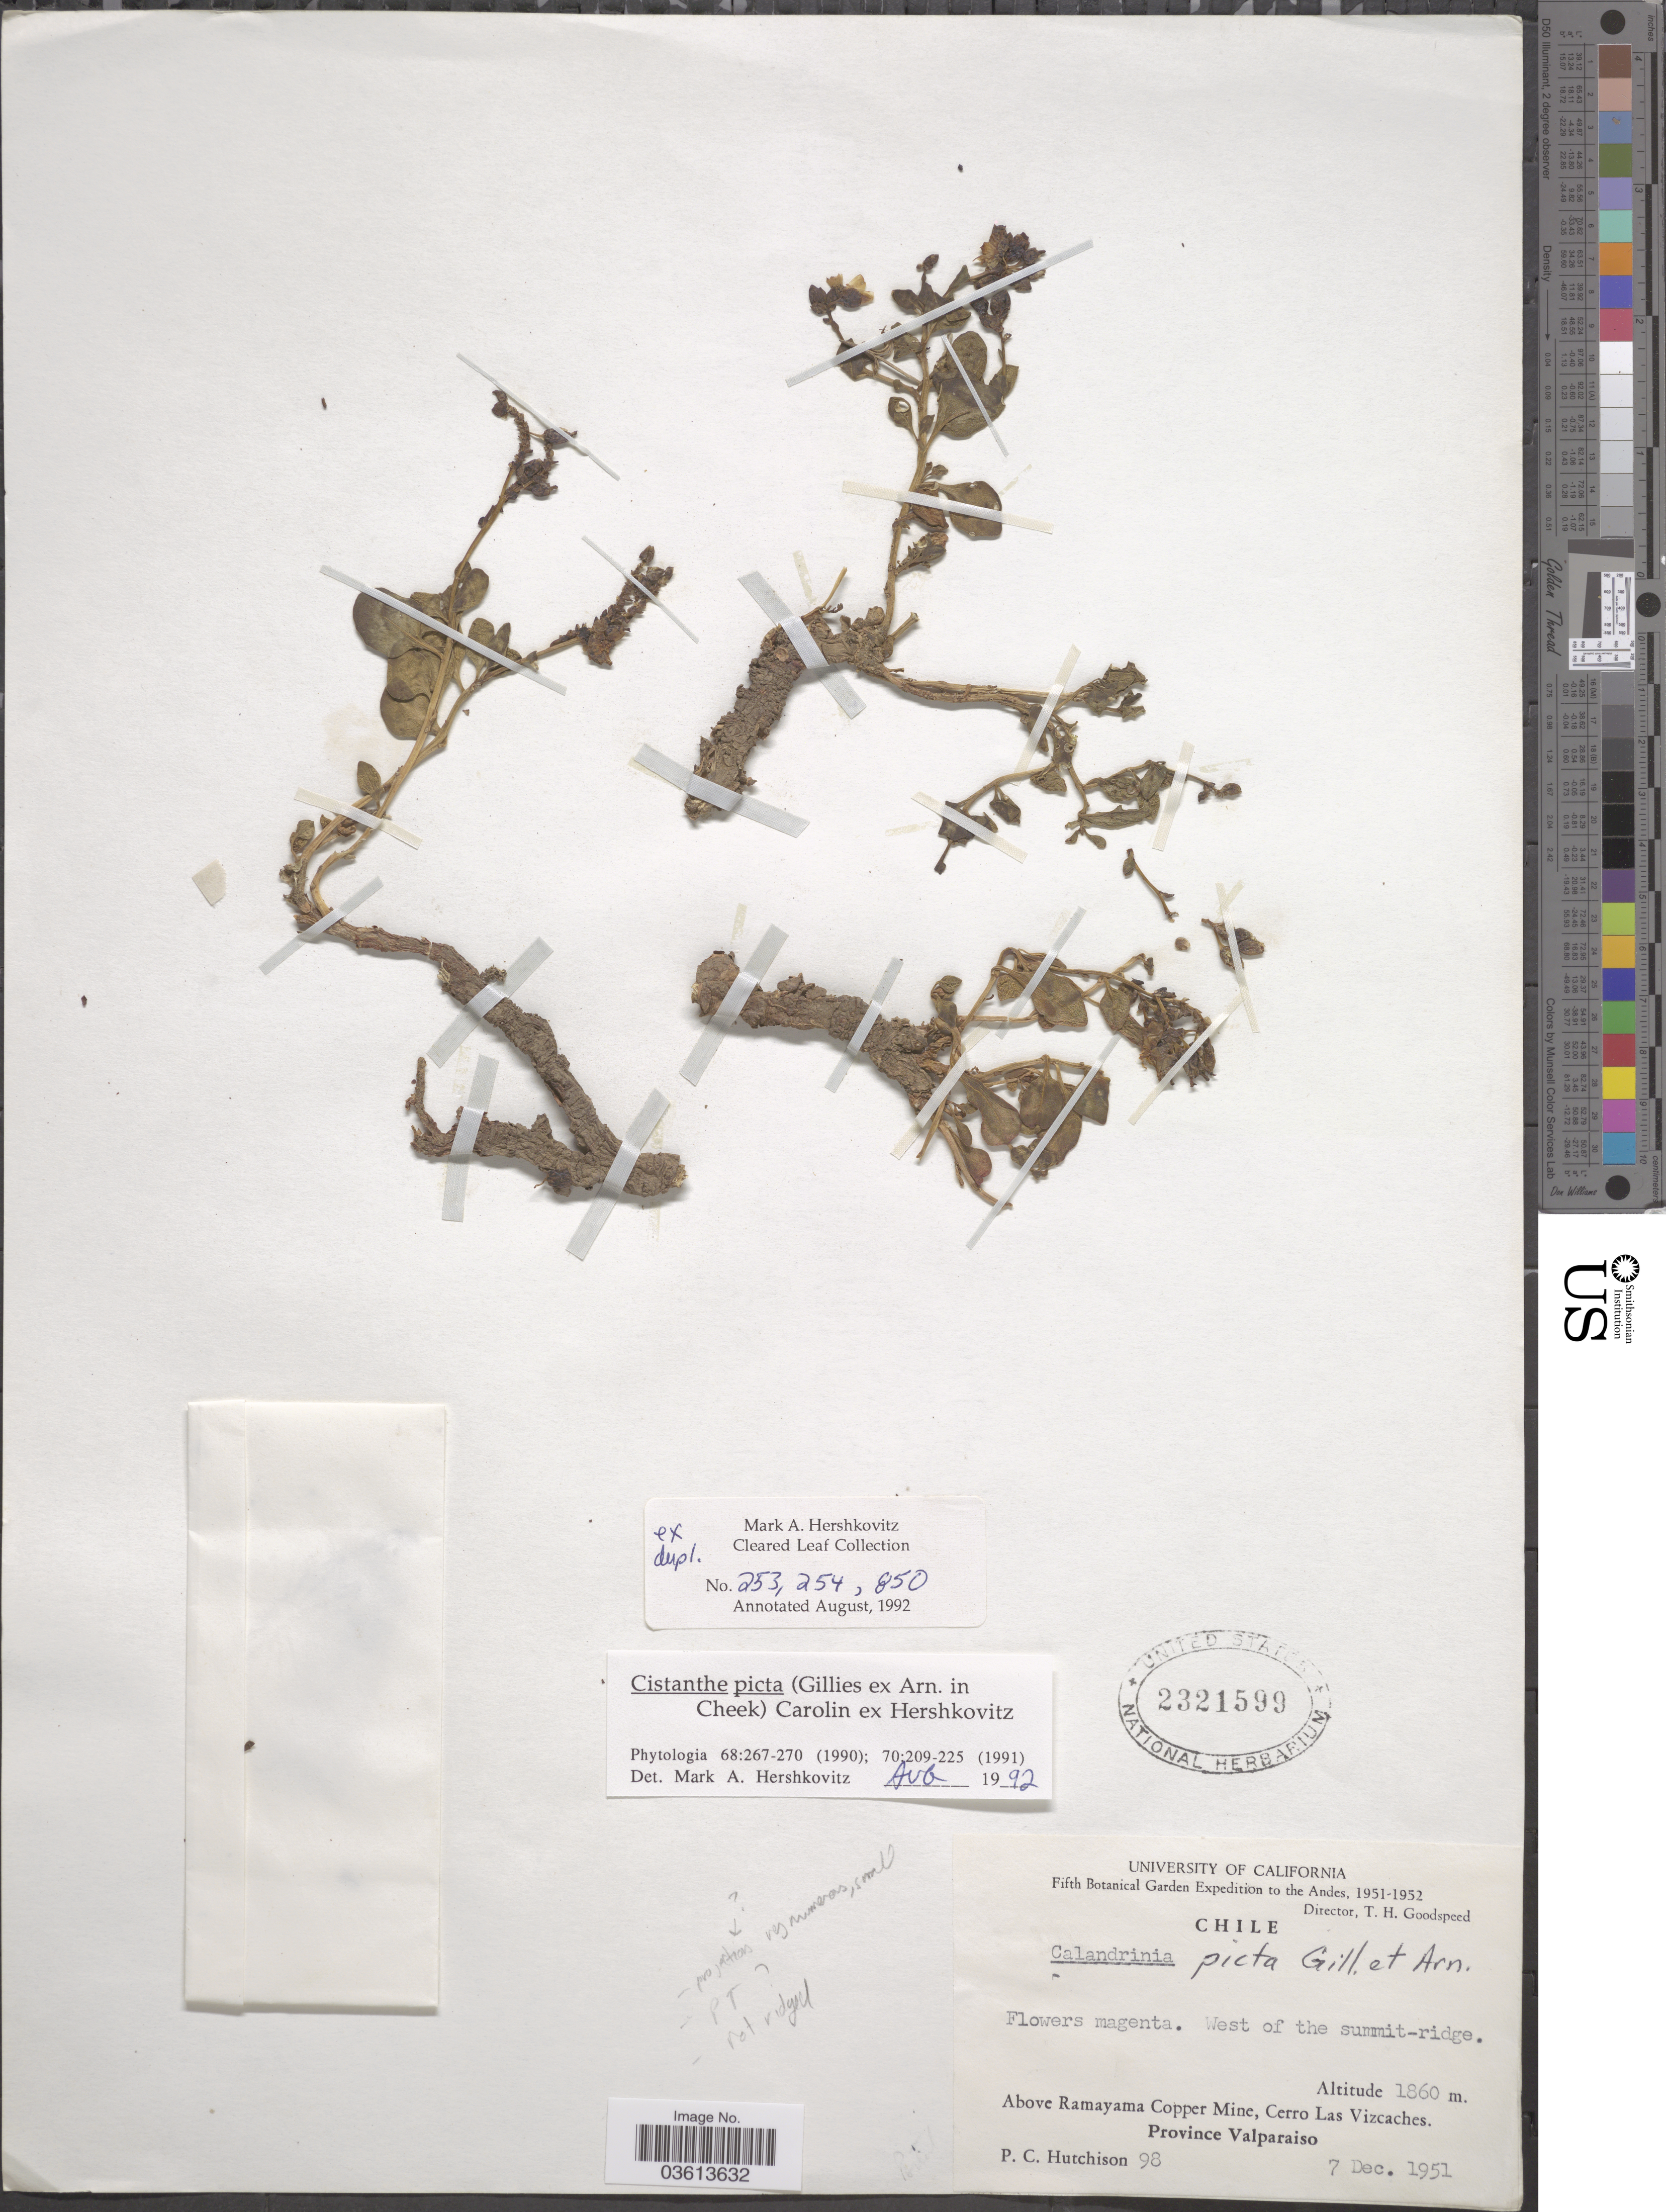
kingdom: Plantae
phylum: Tracheophyta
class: Magnoliopsida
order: Caryophyllales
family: Montiaceae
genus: Cistanthe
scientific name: Cistanthe picta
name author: (Gillies ex Arn.) Carolin ex Hershk.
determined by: Hershkovitz, M. A.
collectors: P. C. Hutchison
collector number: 98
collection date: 1951-12-07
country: Chile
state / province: Valparaíso (V)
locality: The Andes. West of the summit-ridge. Above Ramayama Copper Mine, Cerro Las Vizcaches.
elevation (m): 1860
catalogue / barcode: US 2321599